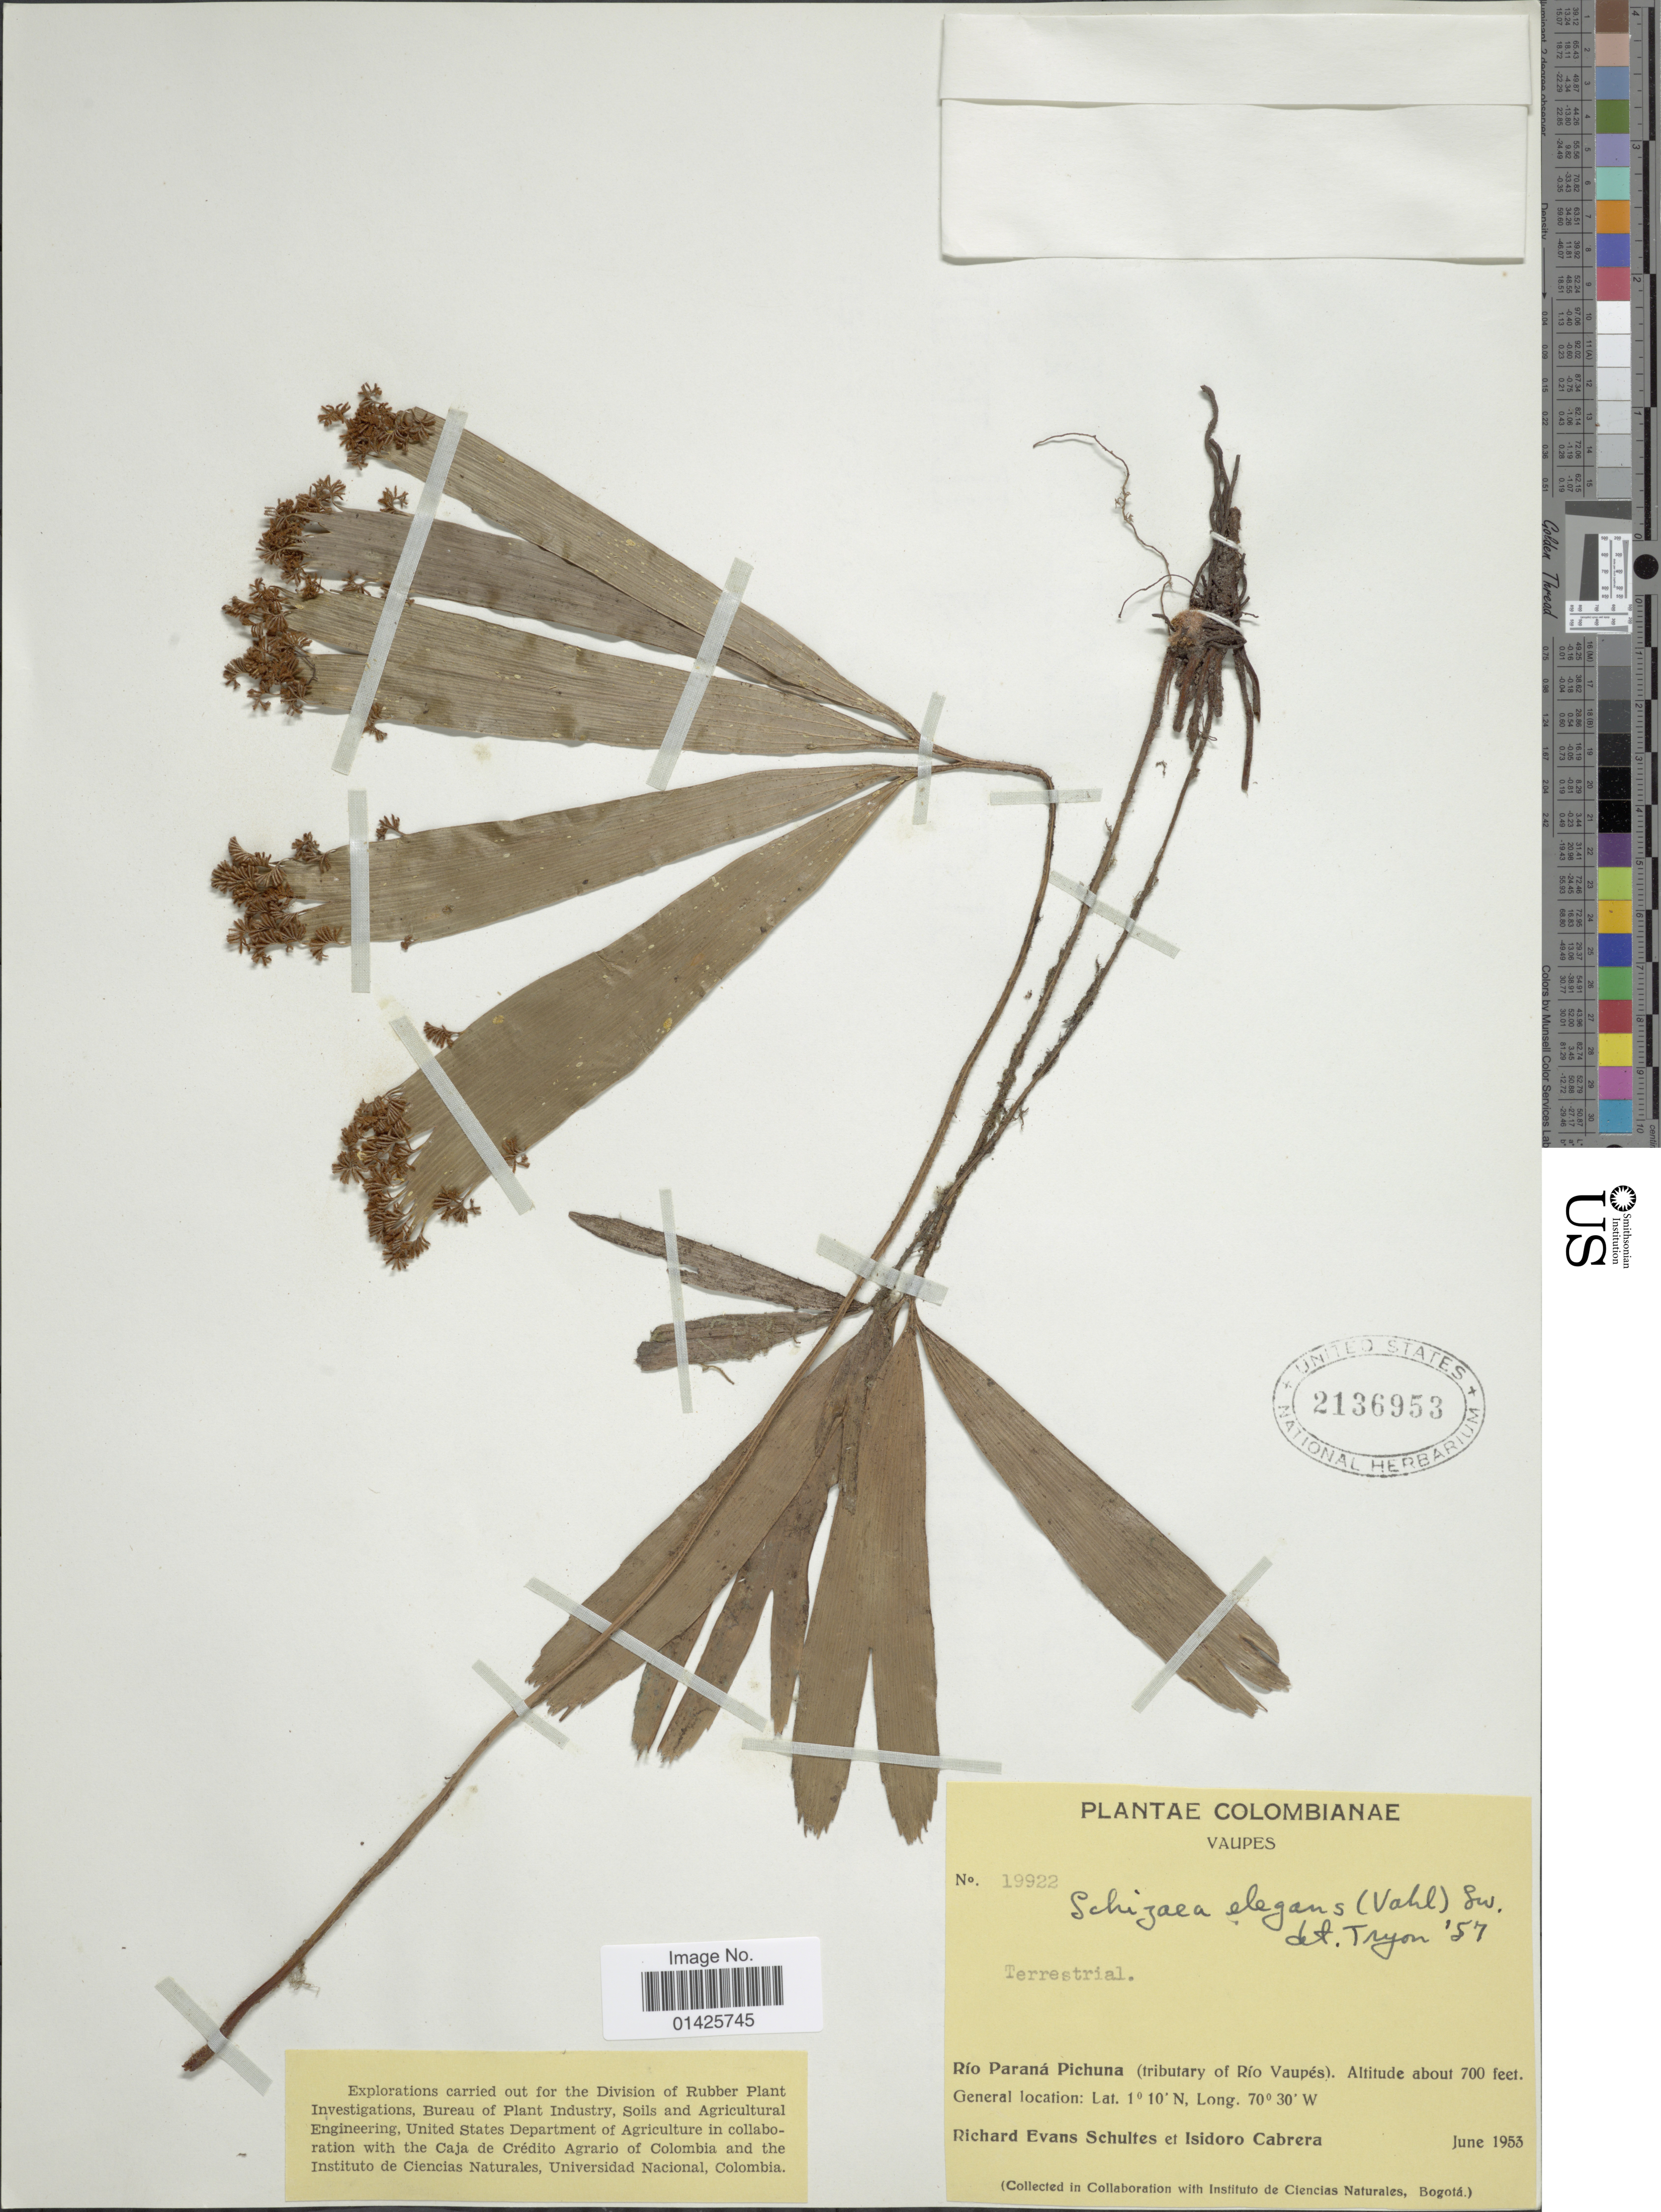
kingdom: Plantae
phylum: Tracheophyta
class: Polypodiopsida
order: Schizaeales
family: Schizaeaceae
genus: Schizaea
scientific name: Schizaea elegans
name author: (Vahl) Sw.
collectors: R. E. Schultes & I. Cabrera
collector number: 19922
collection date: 1953-06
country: Colombia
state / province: Vaupés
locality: Rió panará Pichuna (tributary of Río Vaupés)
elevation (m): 213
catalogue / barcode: US 2136953